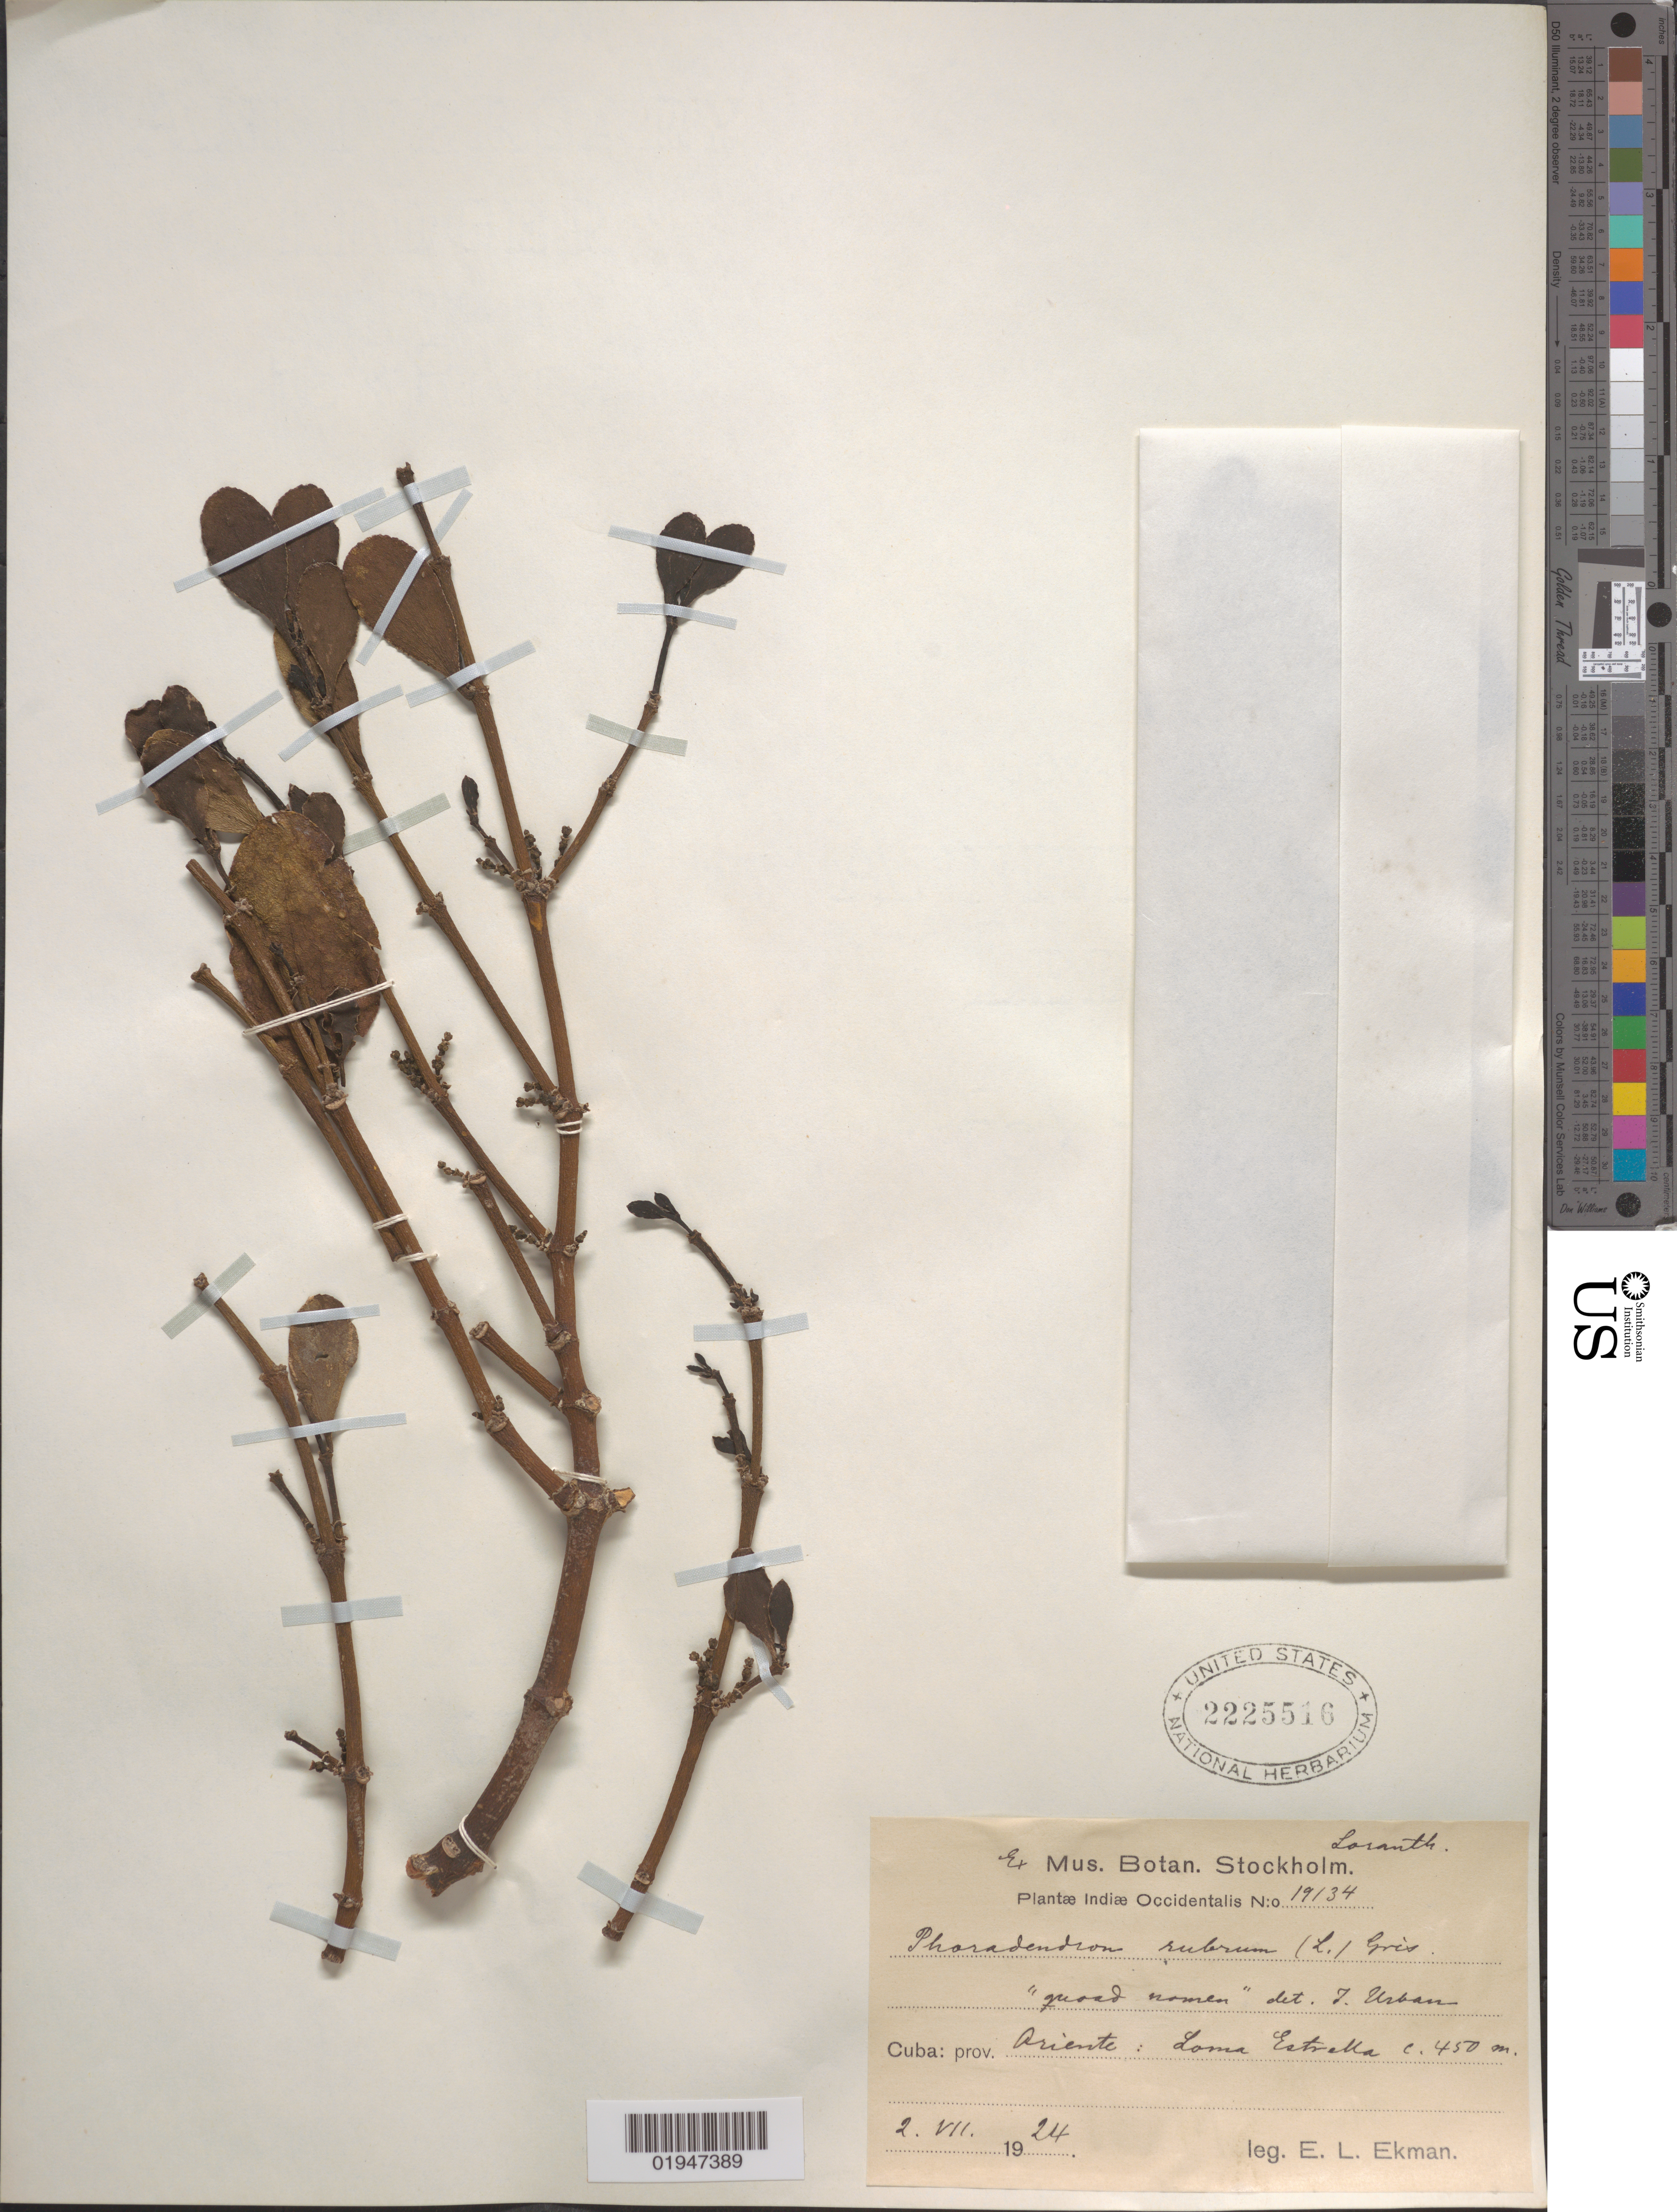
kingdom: Plantae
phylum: Tracheophyta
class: Magnoliopsida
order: Santalales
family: Viscaceae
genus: Phoradendron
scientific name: Phoradendron rubrum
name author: (L.) Griseb.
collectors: E. L. Ekman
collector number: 19134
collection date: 1924-07-02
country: Cuba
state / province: Santiago de Cuba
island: Cuba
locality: Oriente [Santiago de Cuba], Loma Estrella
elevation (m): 450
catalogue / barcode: US 2225516